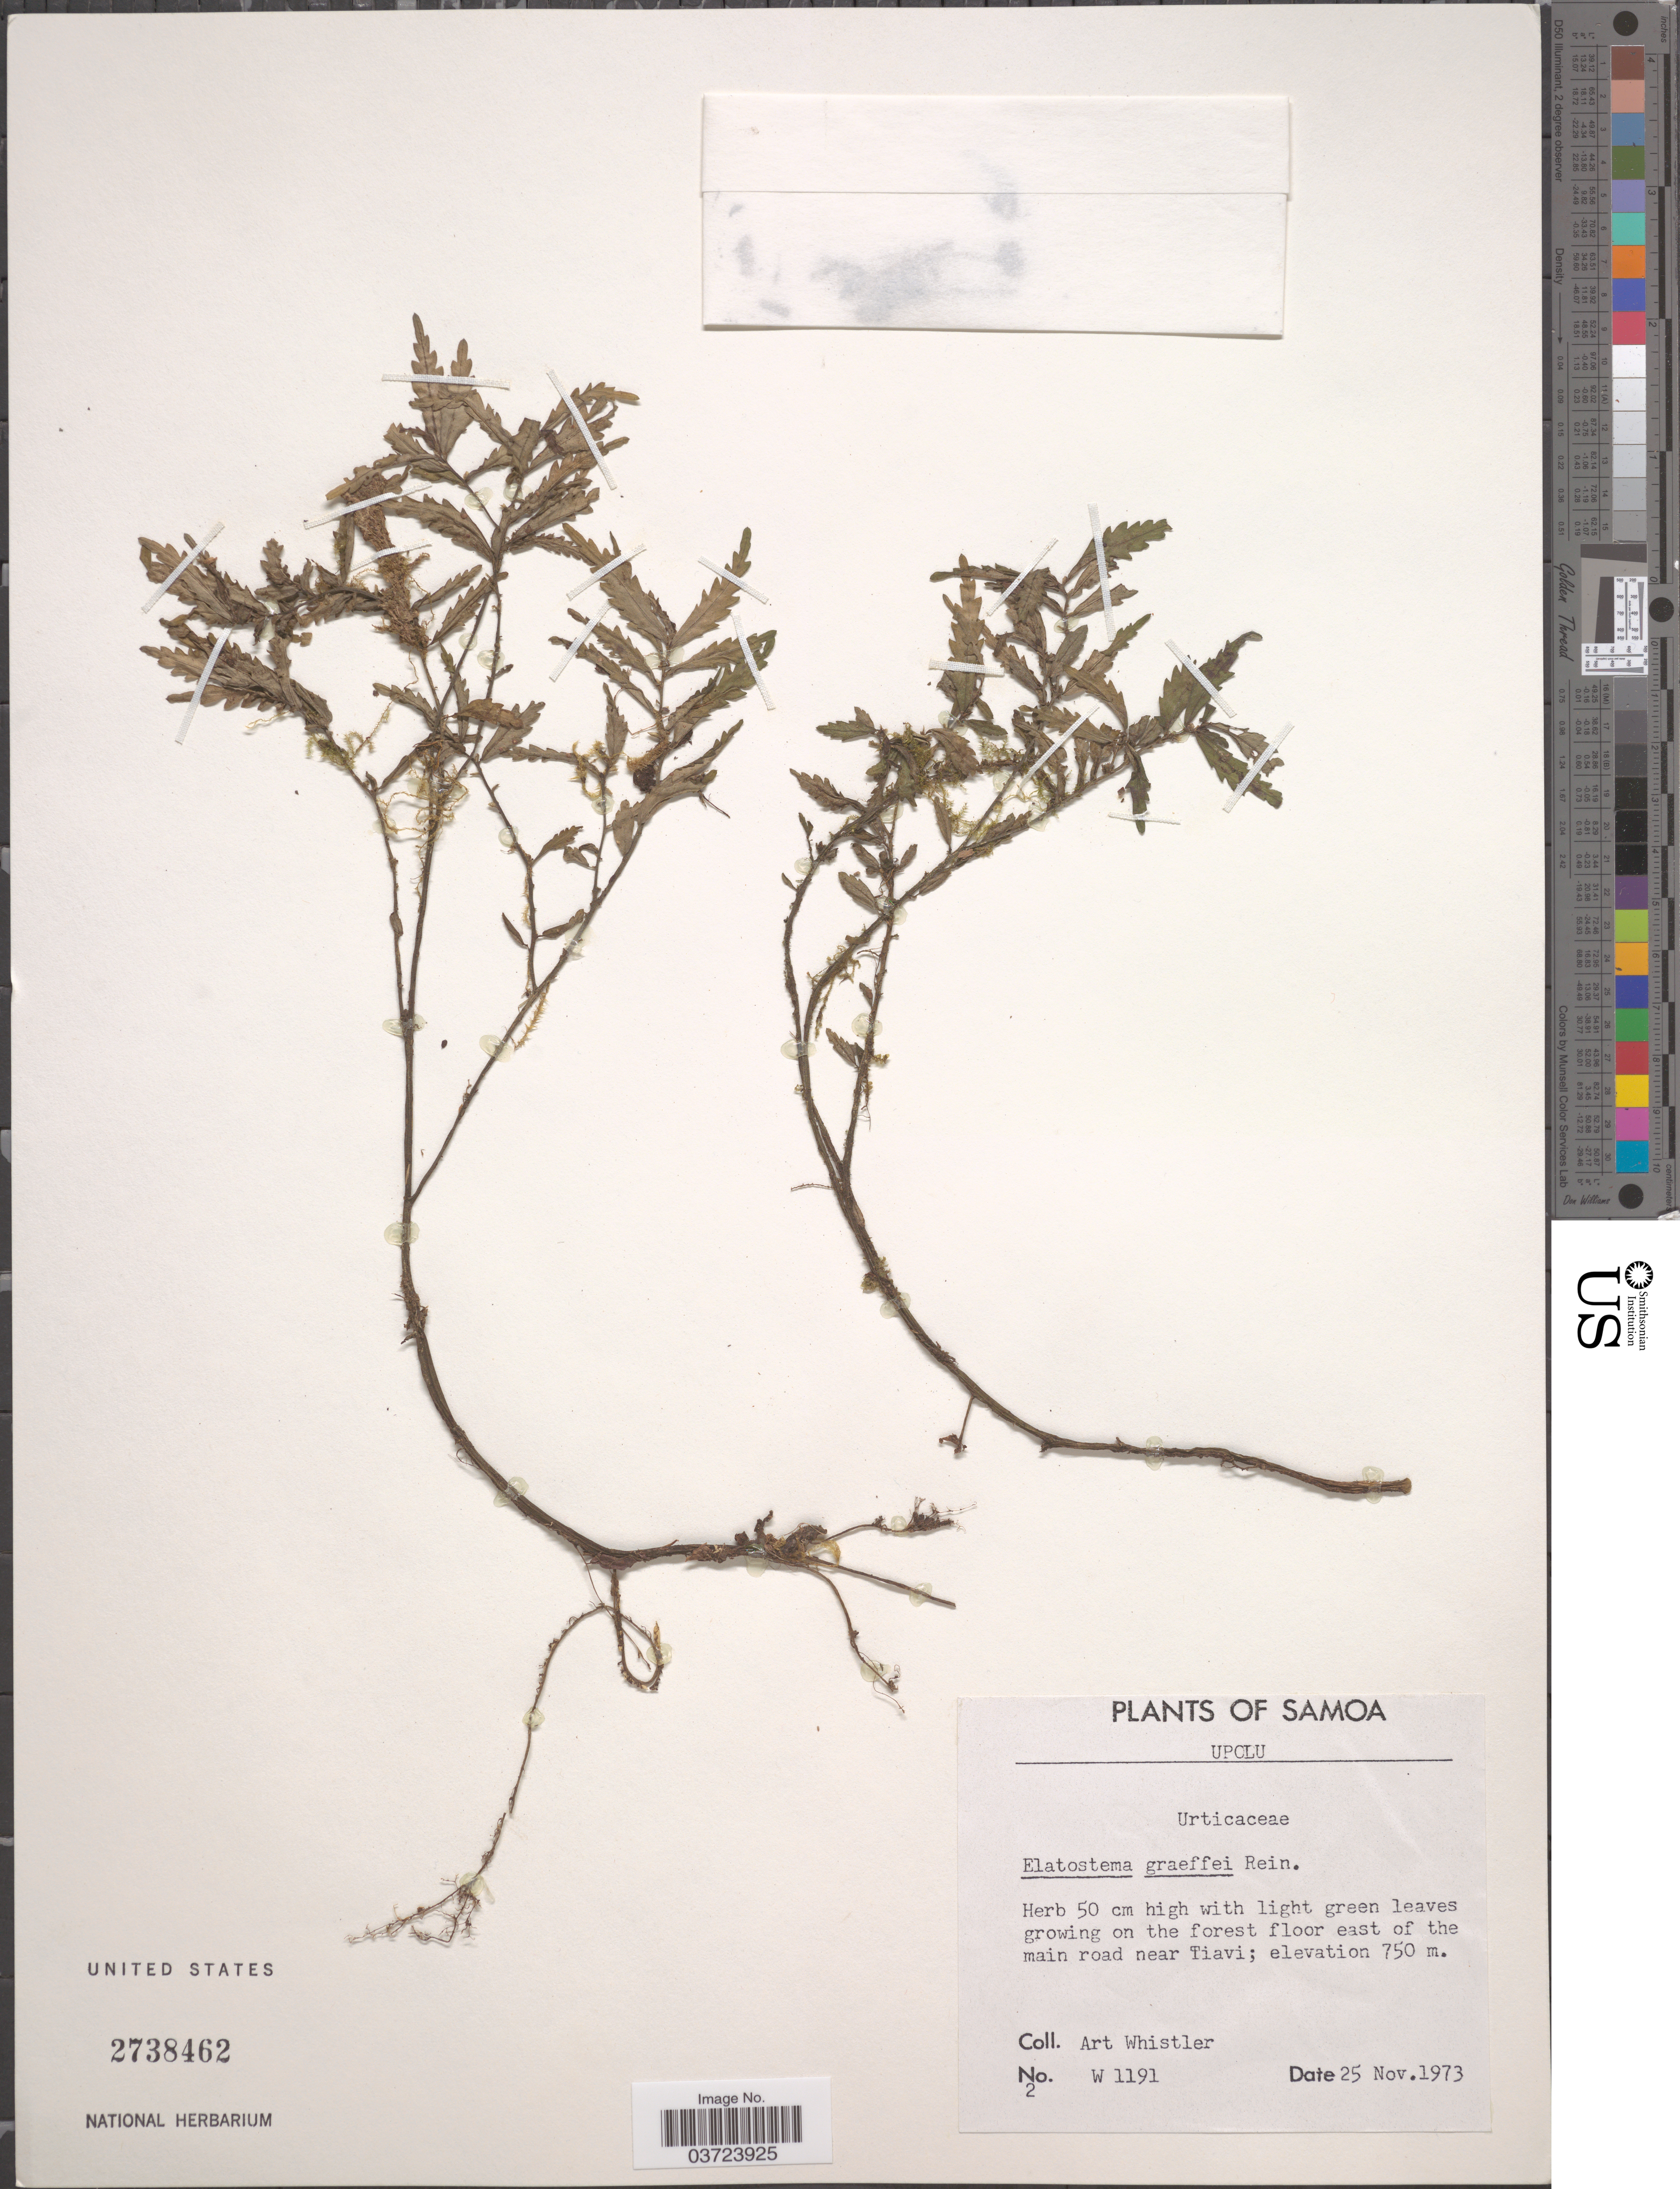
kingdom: Plantae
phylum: Tracheophyta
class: Magnoliopsida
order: Rosales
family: Urticaceae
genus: Elatostema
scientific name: Elatostema graeffei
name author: Reinecke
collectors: A. Whistler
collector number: W1191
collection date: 1973-11-25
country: Samoa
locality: Samoa. Upolu. On the forest floor east of the main road near Tiavi.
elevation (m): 750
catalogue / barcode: US 2738462